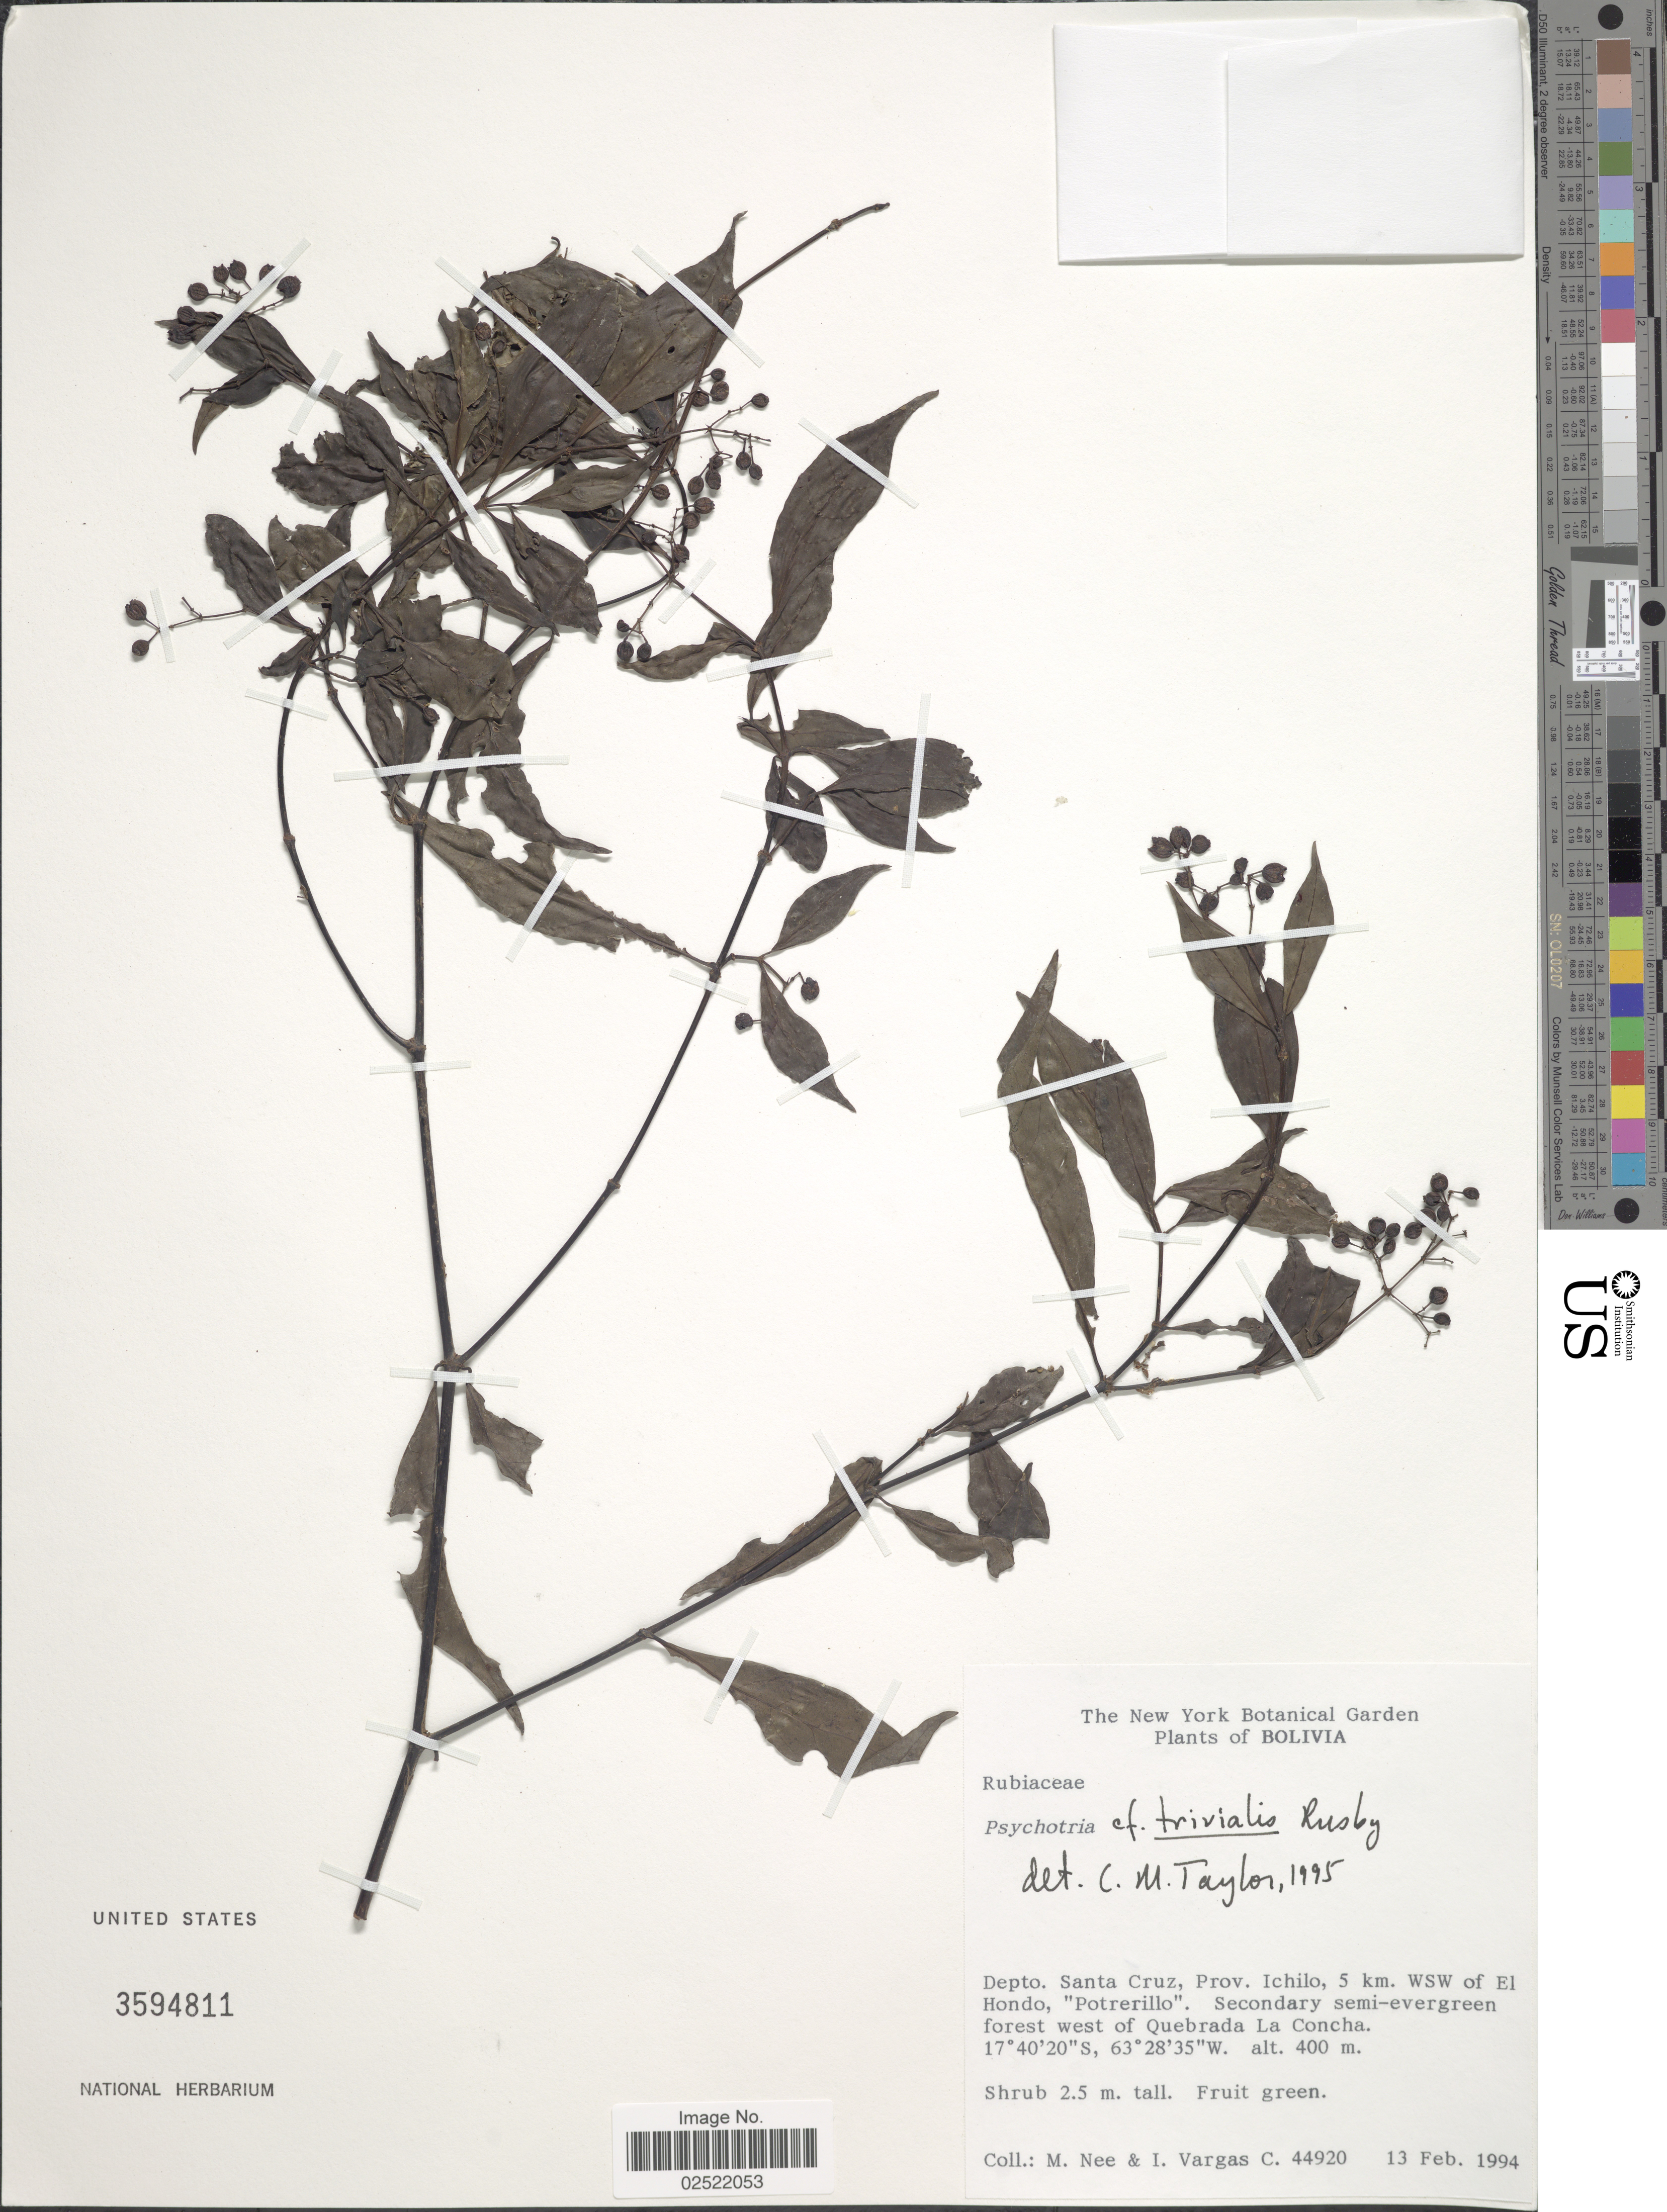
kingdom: Plantae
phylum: Tracheophyta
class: Magnoliopsida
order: Gentianales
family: Rubiaceae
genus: Psychotria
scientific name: Psychotria trivialis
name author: Rusby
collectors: M. Nee & I. Vargas C.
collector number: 44920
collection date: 1994-02-13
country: Bolivia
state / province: Santa Cruz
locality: Depto. Santa Cruz, Prov. Ichilo, 5 km. WSW of El Hondo, "Potrerillo". Secondary semi-evergreen forest west of Quebrada La Concha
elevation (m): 400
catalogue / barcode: US 3594811